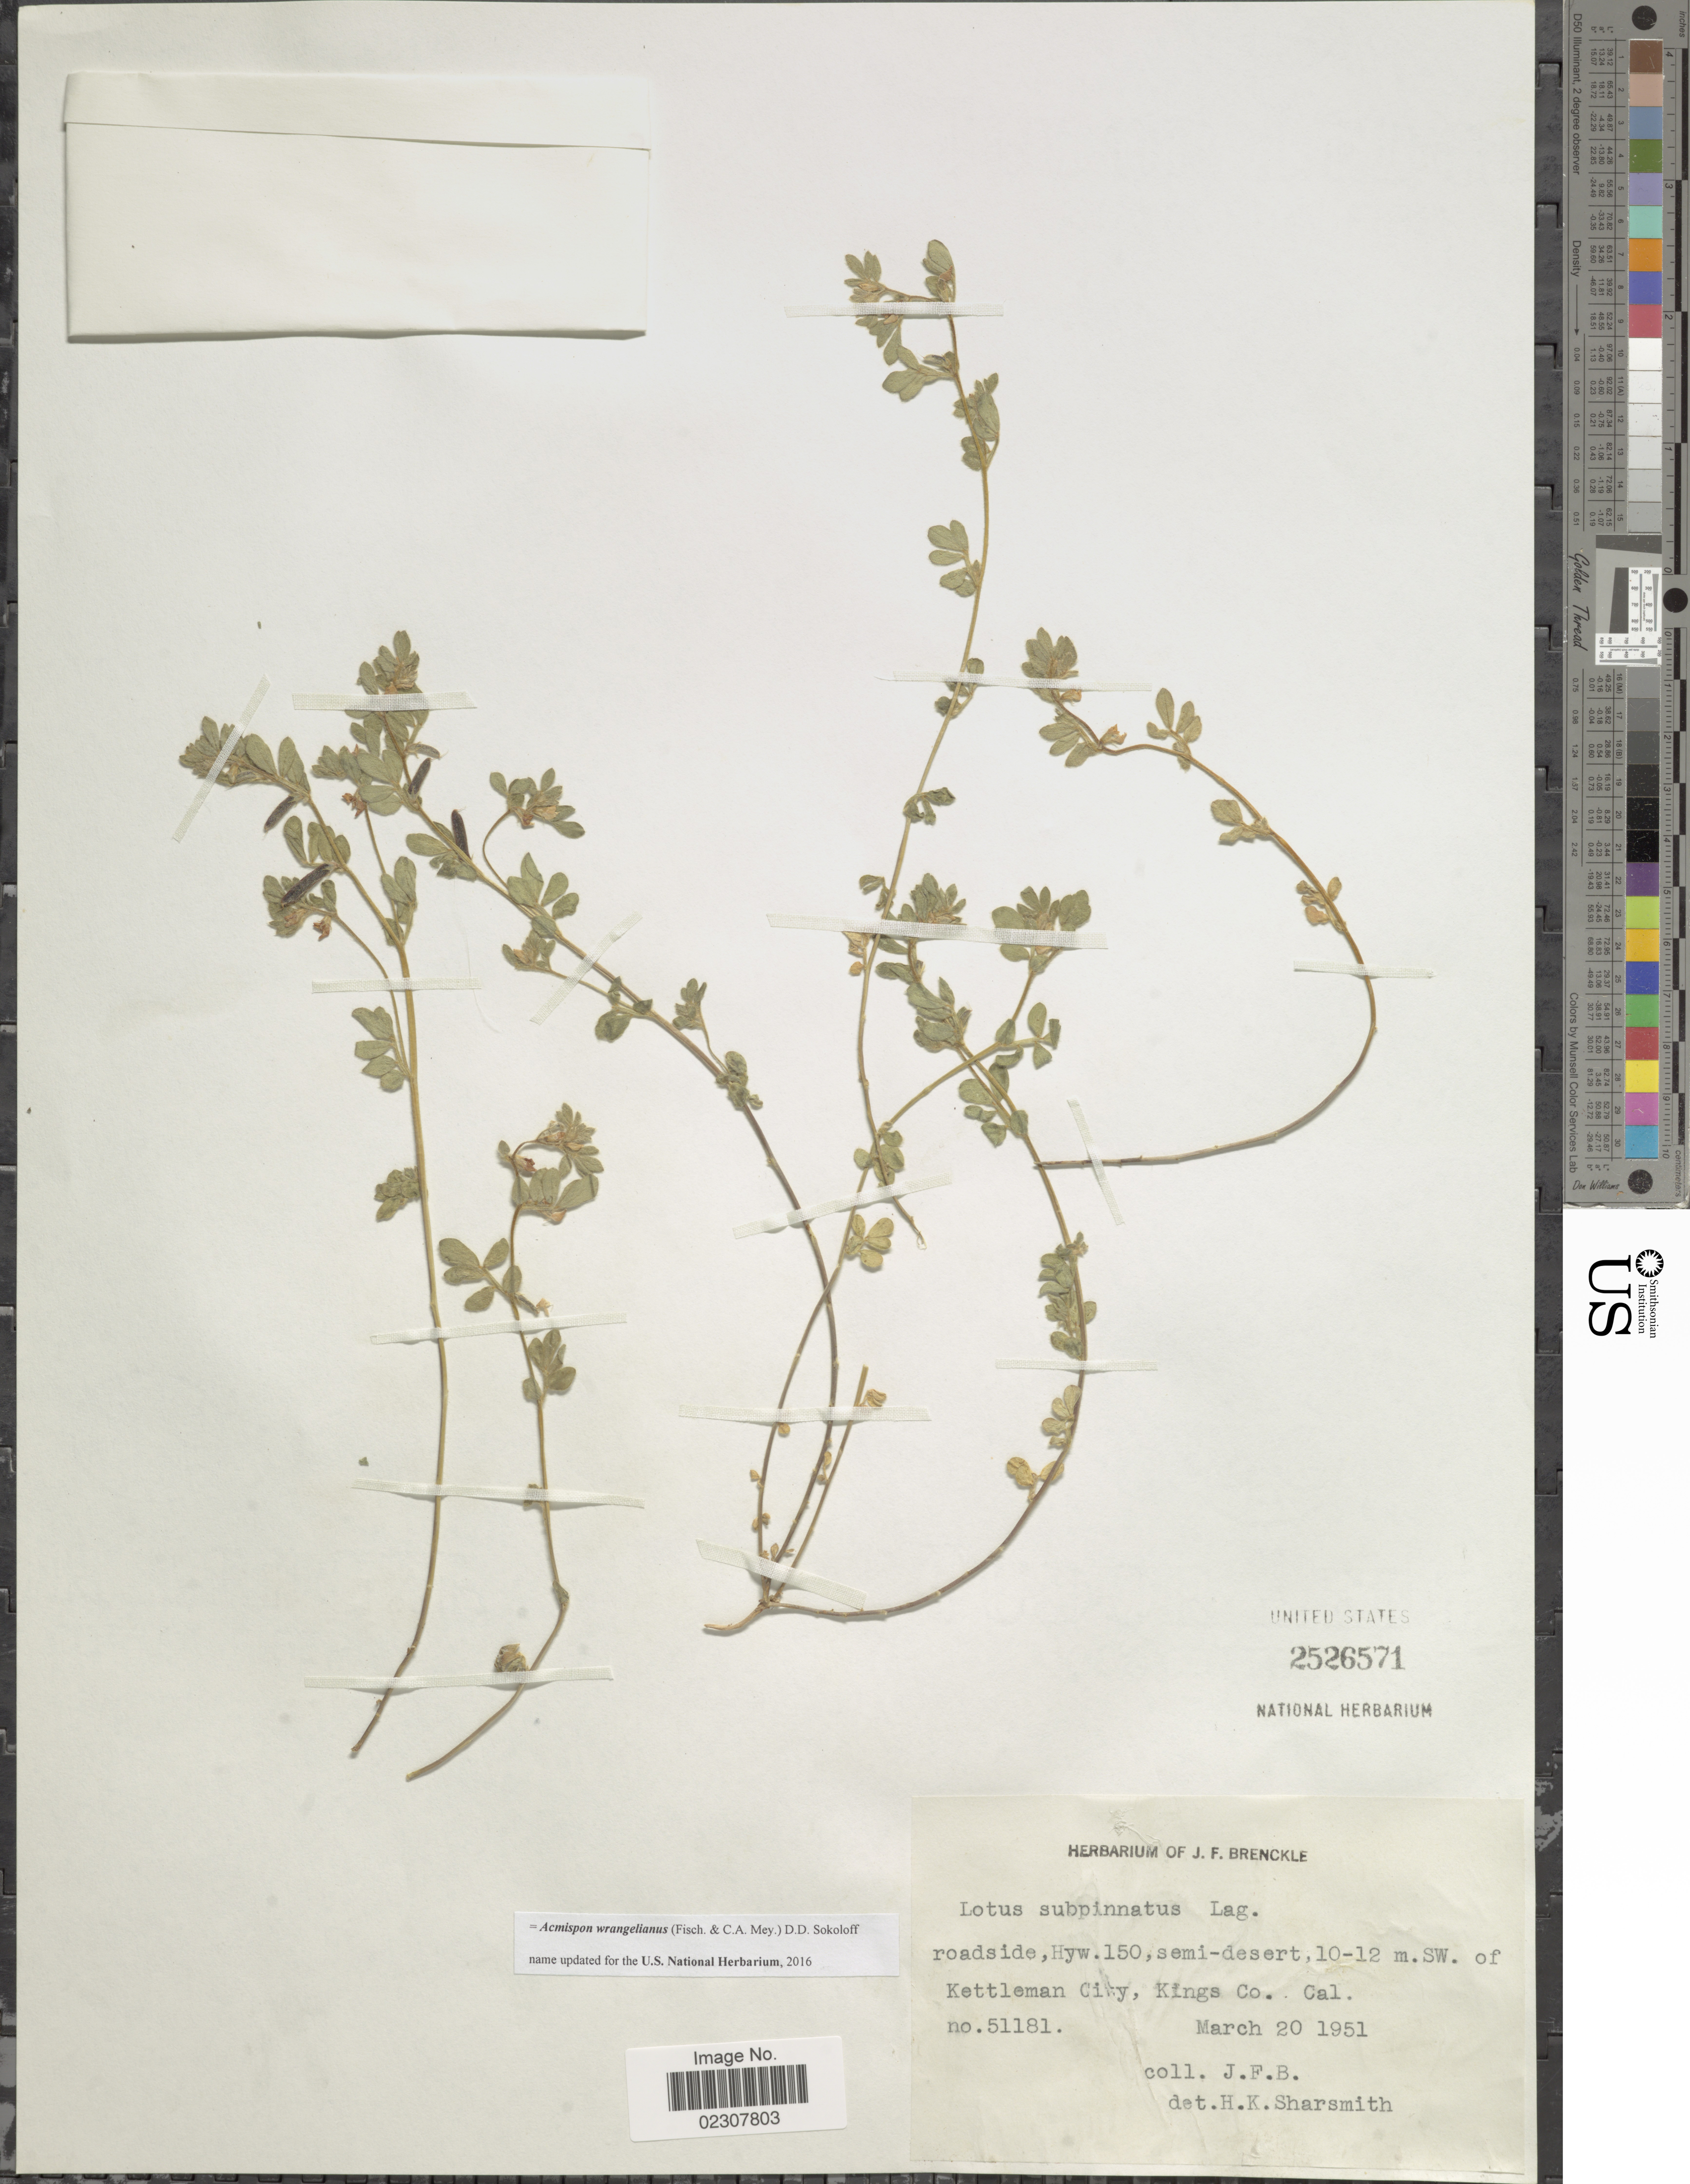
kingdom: Plantae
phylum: Tracheophyta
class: Magnoliopsida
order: Fabales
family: Fabaceae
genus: Acmispon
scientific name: Acmispon wrangelianus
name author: (Fisch. & C.A. Mey.) D.D. Sokoloff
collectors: J. Brenckle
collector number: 51181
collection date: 1951-03-20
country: United States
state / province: California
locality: Roadside, Hyw. 150, semi-desert, 10-12 m. SW. of Kettleman City, Kings Co.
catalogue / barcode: US 2526571